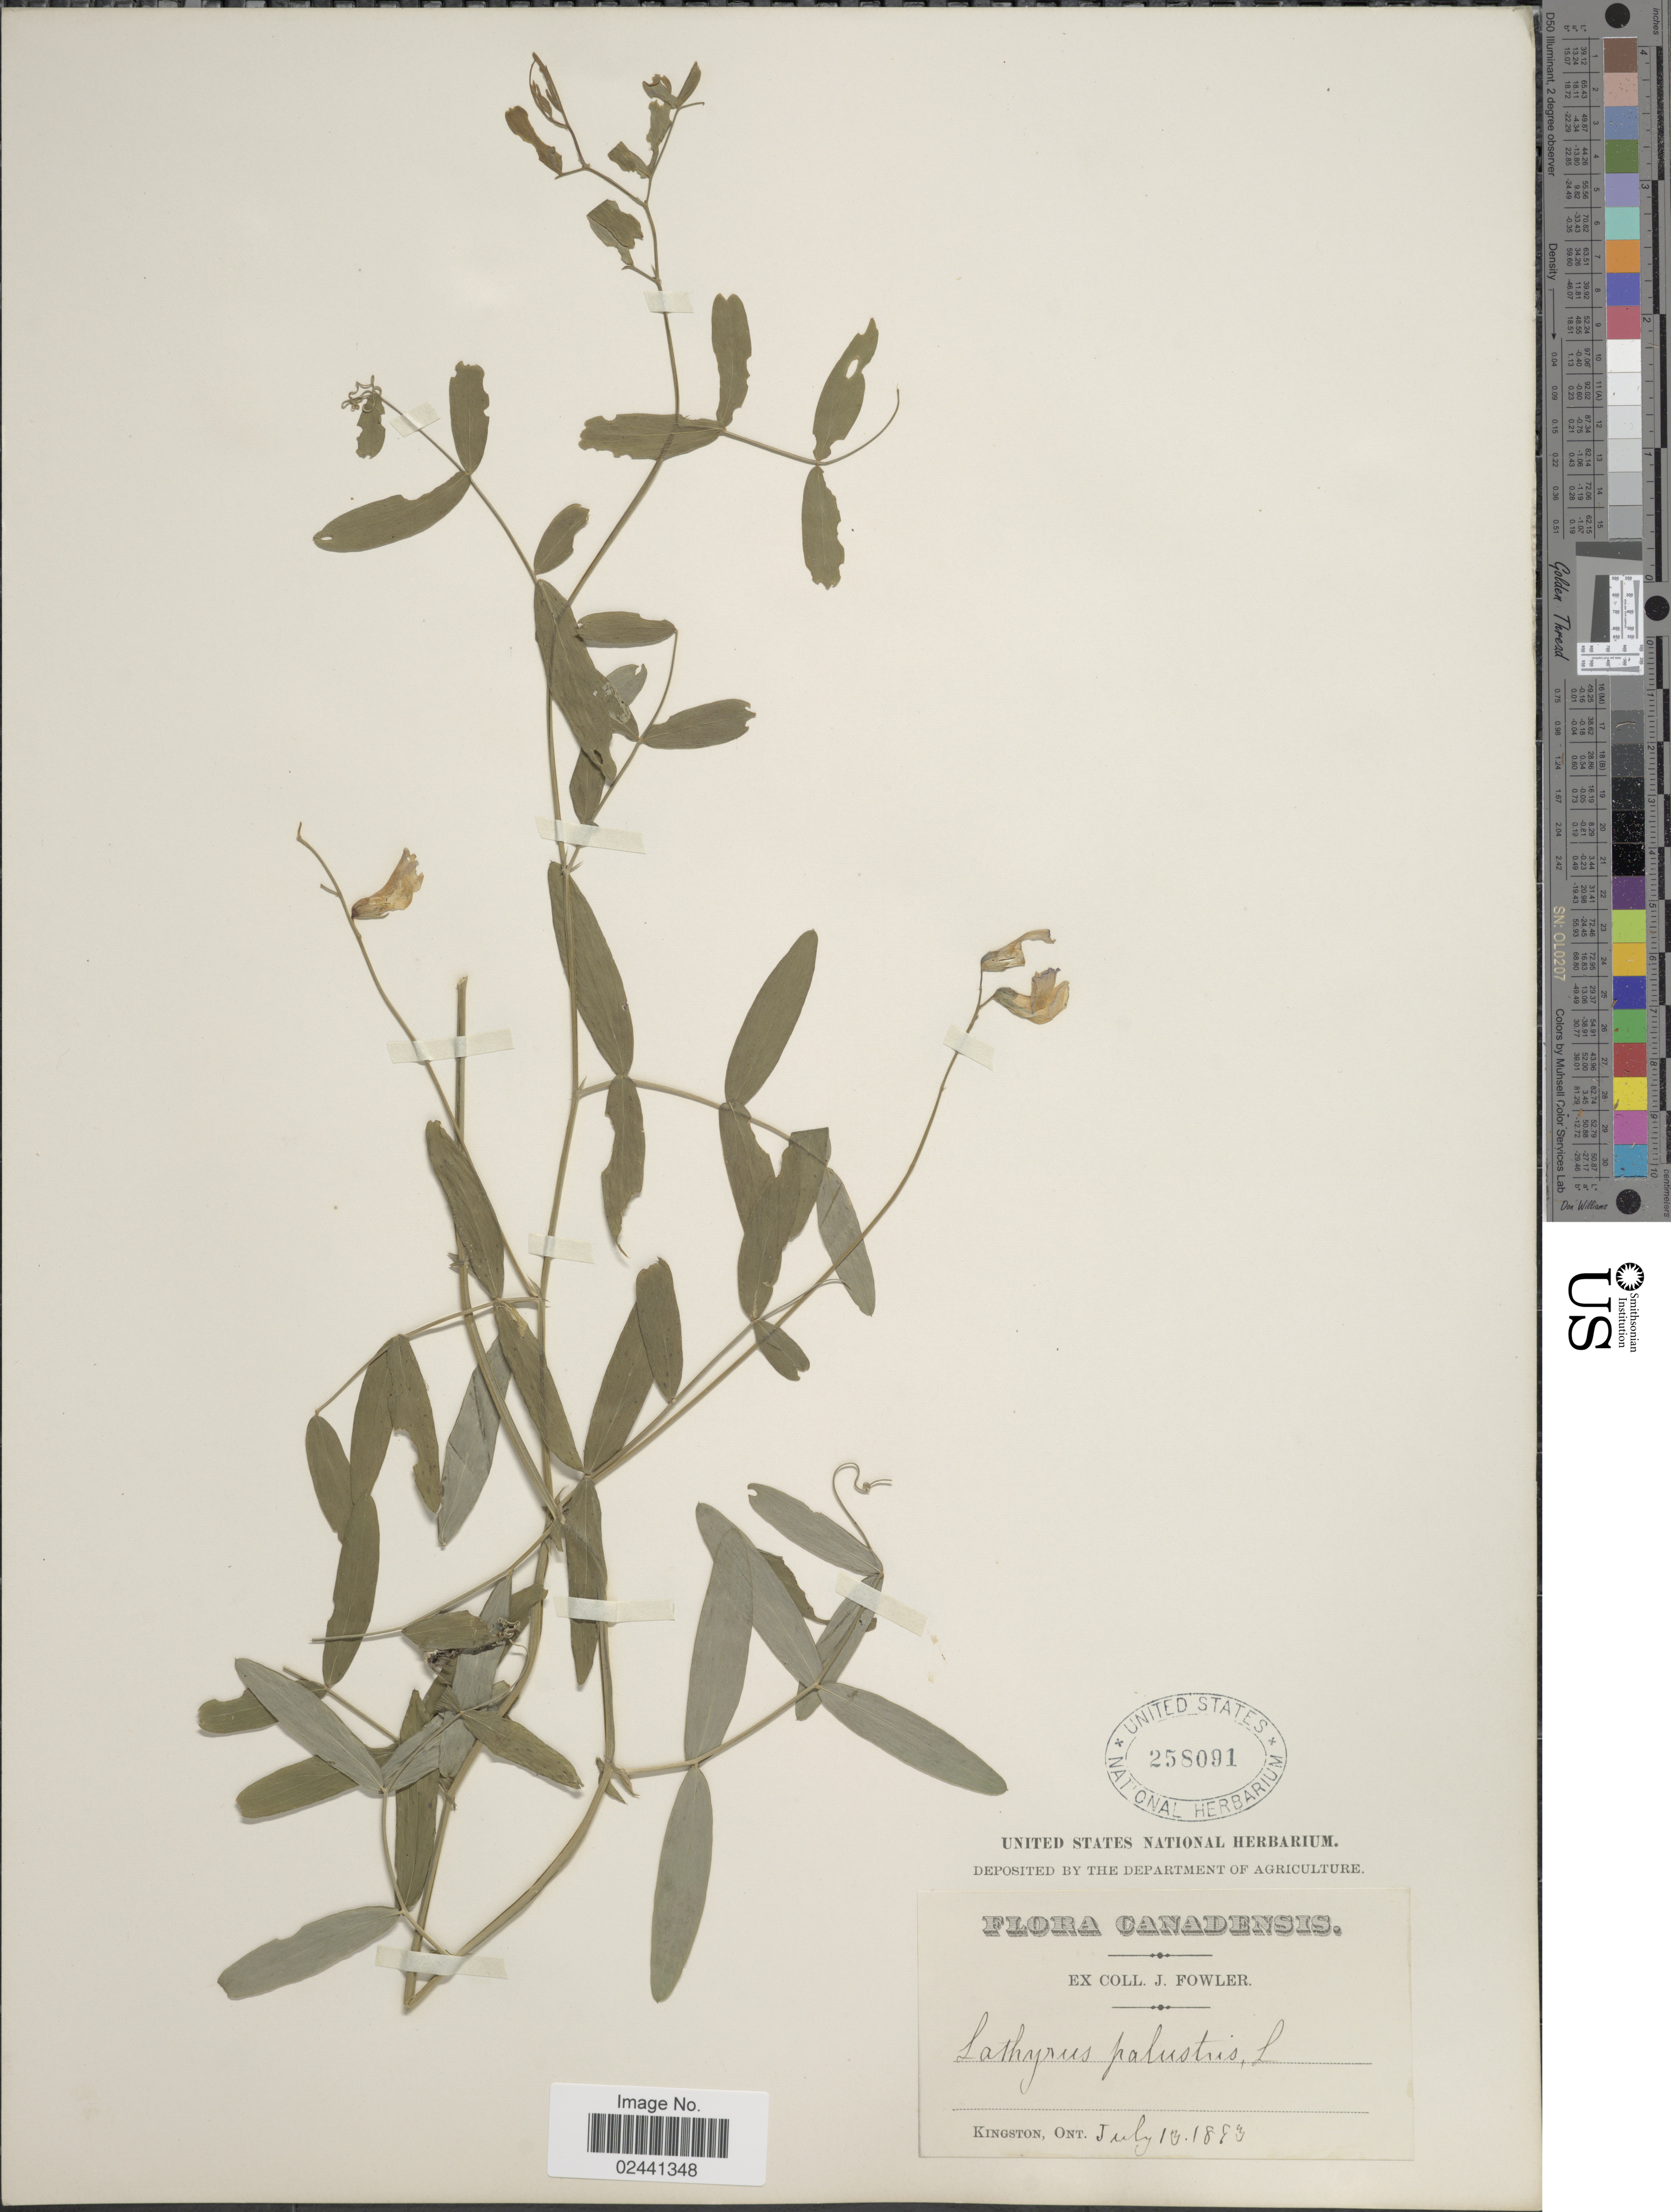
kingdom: Plantae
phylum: Tracheophyta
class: Magnoliopsida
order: Fabales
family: Fabaceae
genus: Lathyrus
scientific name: Lathyrus palustris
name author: L.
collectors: J. P. Fowler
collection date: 1893-07-13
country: Canada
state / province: Ontario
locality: Kingston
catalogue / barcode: US 258091